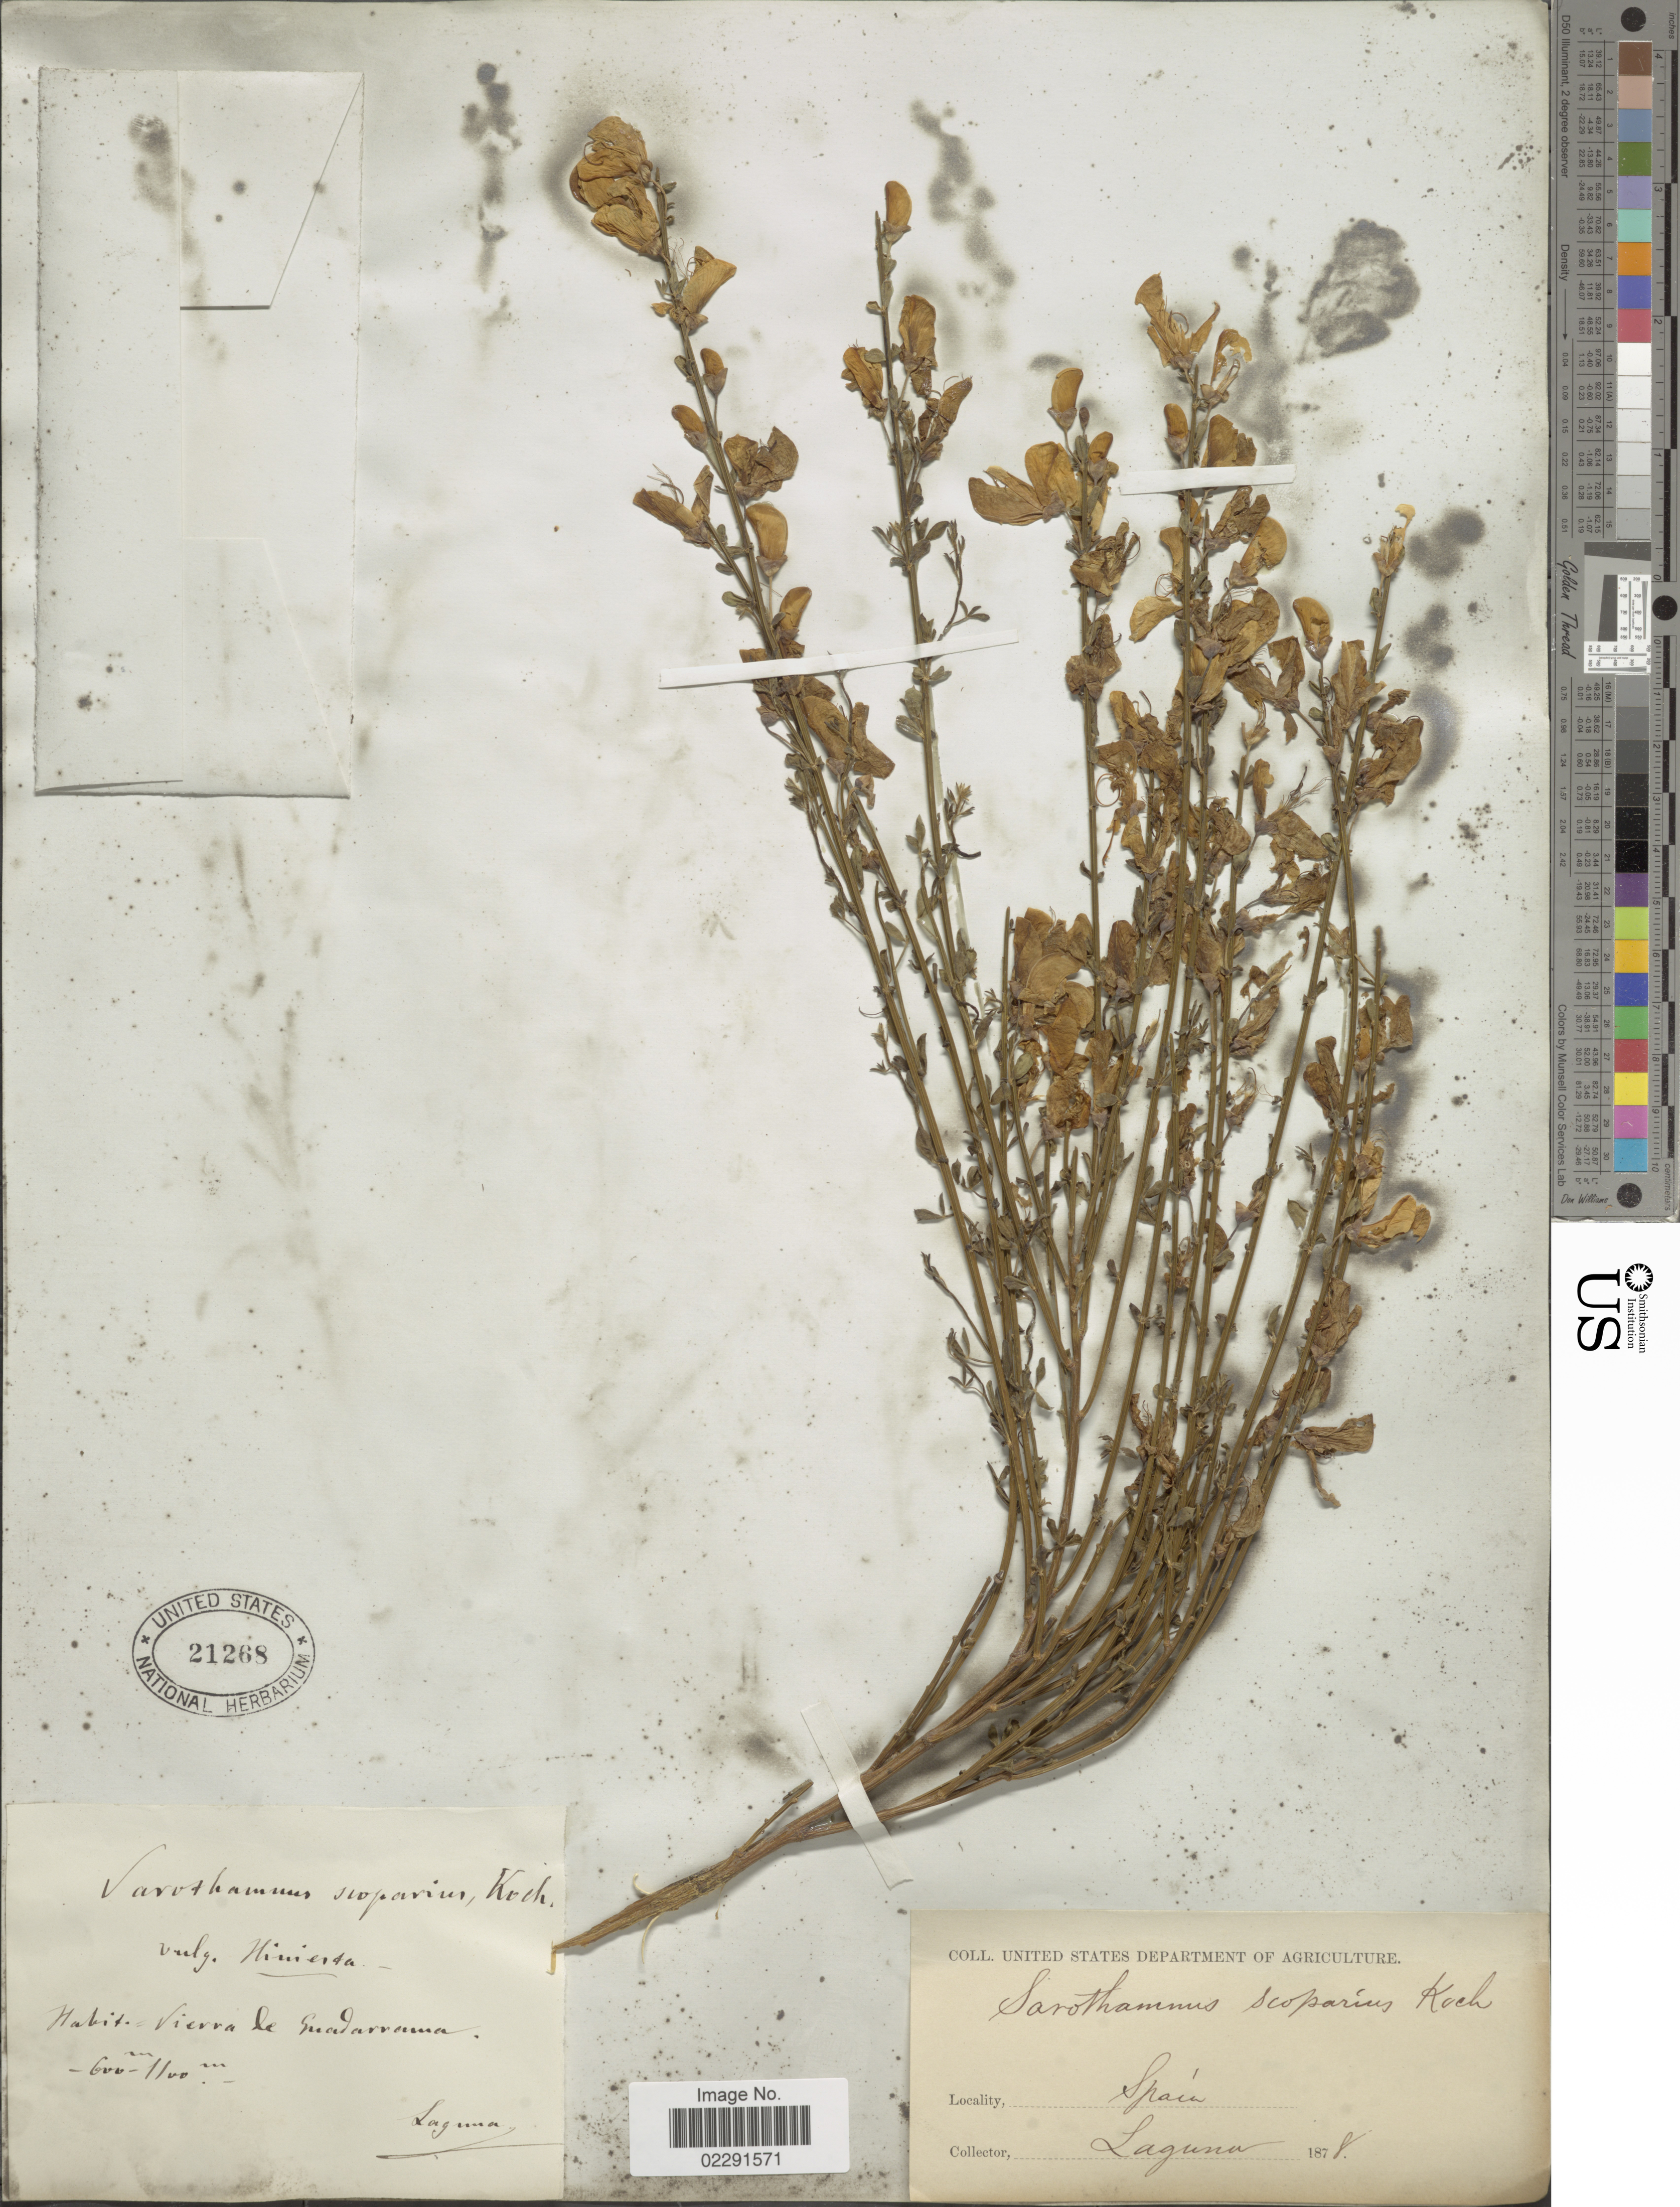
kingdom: Plantae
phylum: Tracheophyta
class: Magnoliopsida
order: Fabales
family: Fabaceae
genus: Cytisus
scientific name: Cytisus scoparius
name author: (L.) Link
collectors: -. Laguna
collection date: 1878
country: Spain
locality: Habit Vierra de Guadarrama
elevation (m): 600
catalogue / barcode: US 21268